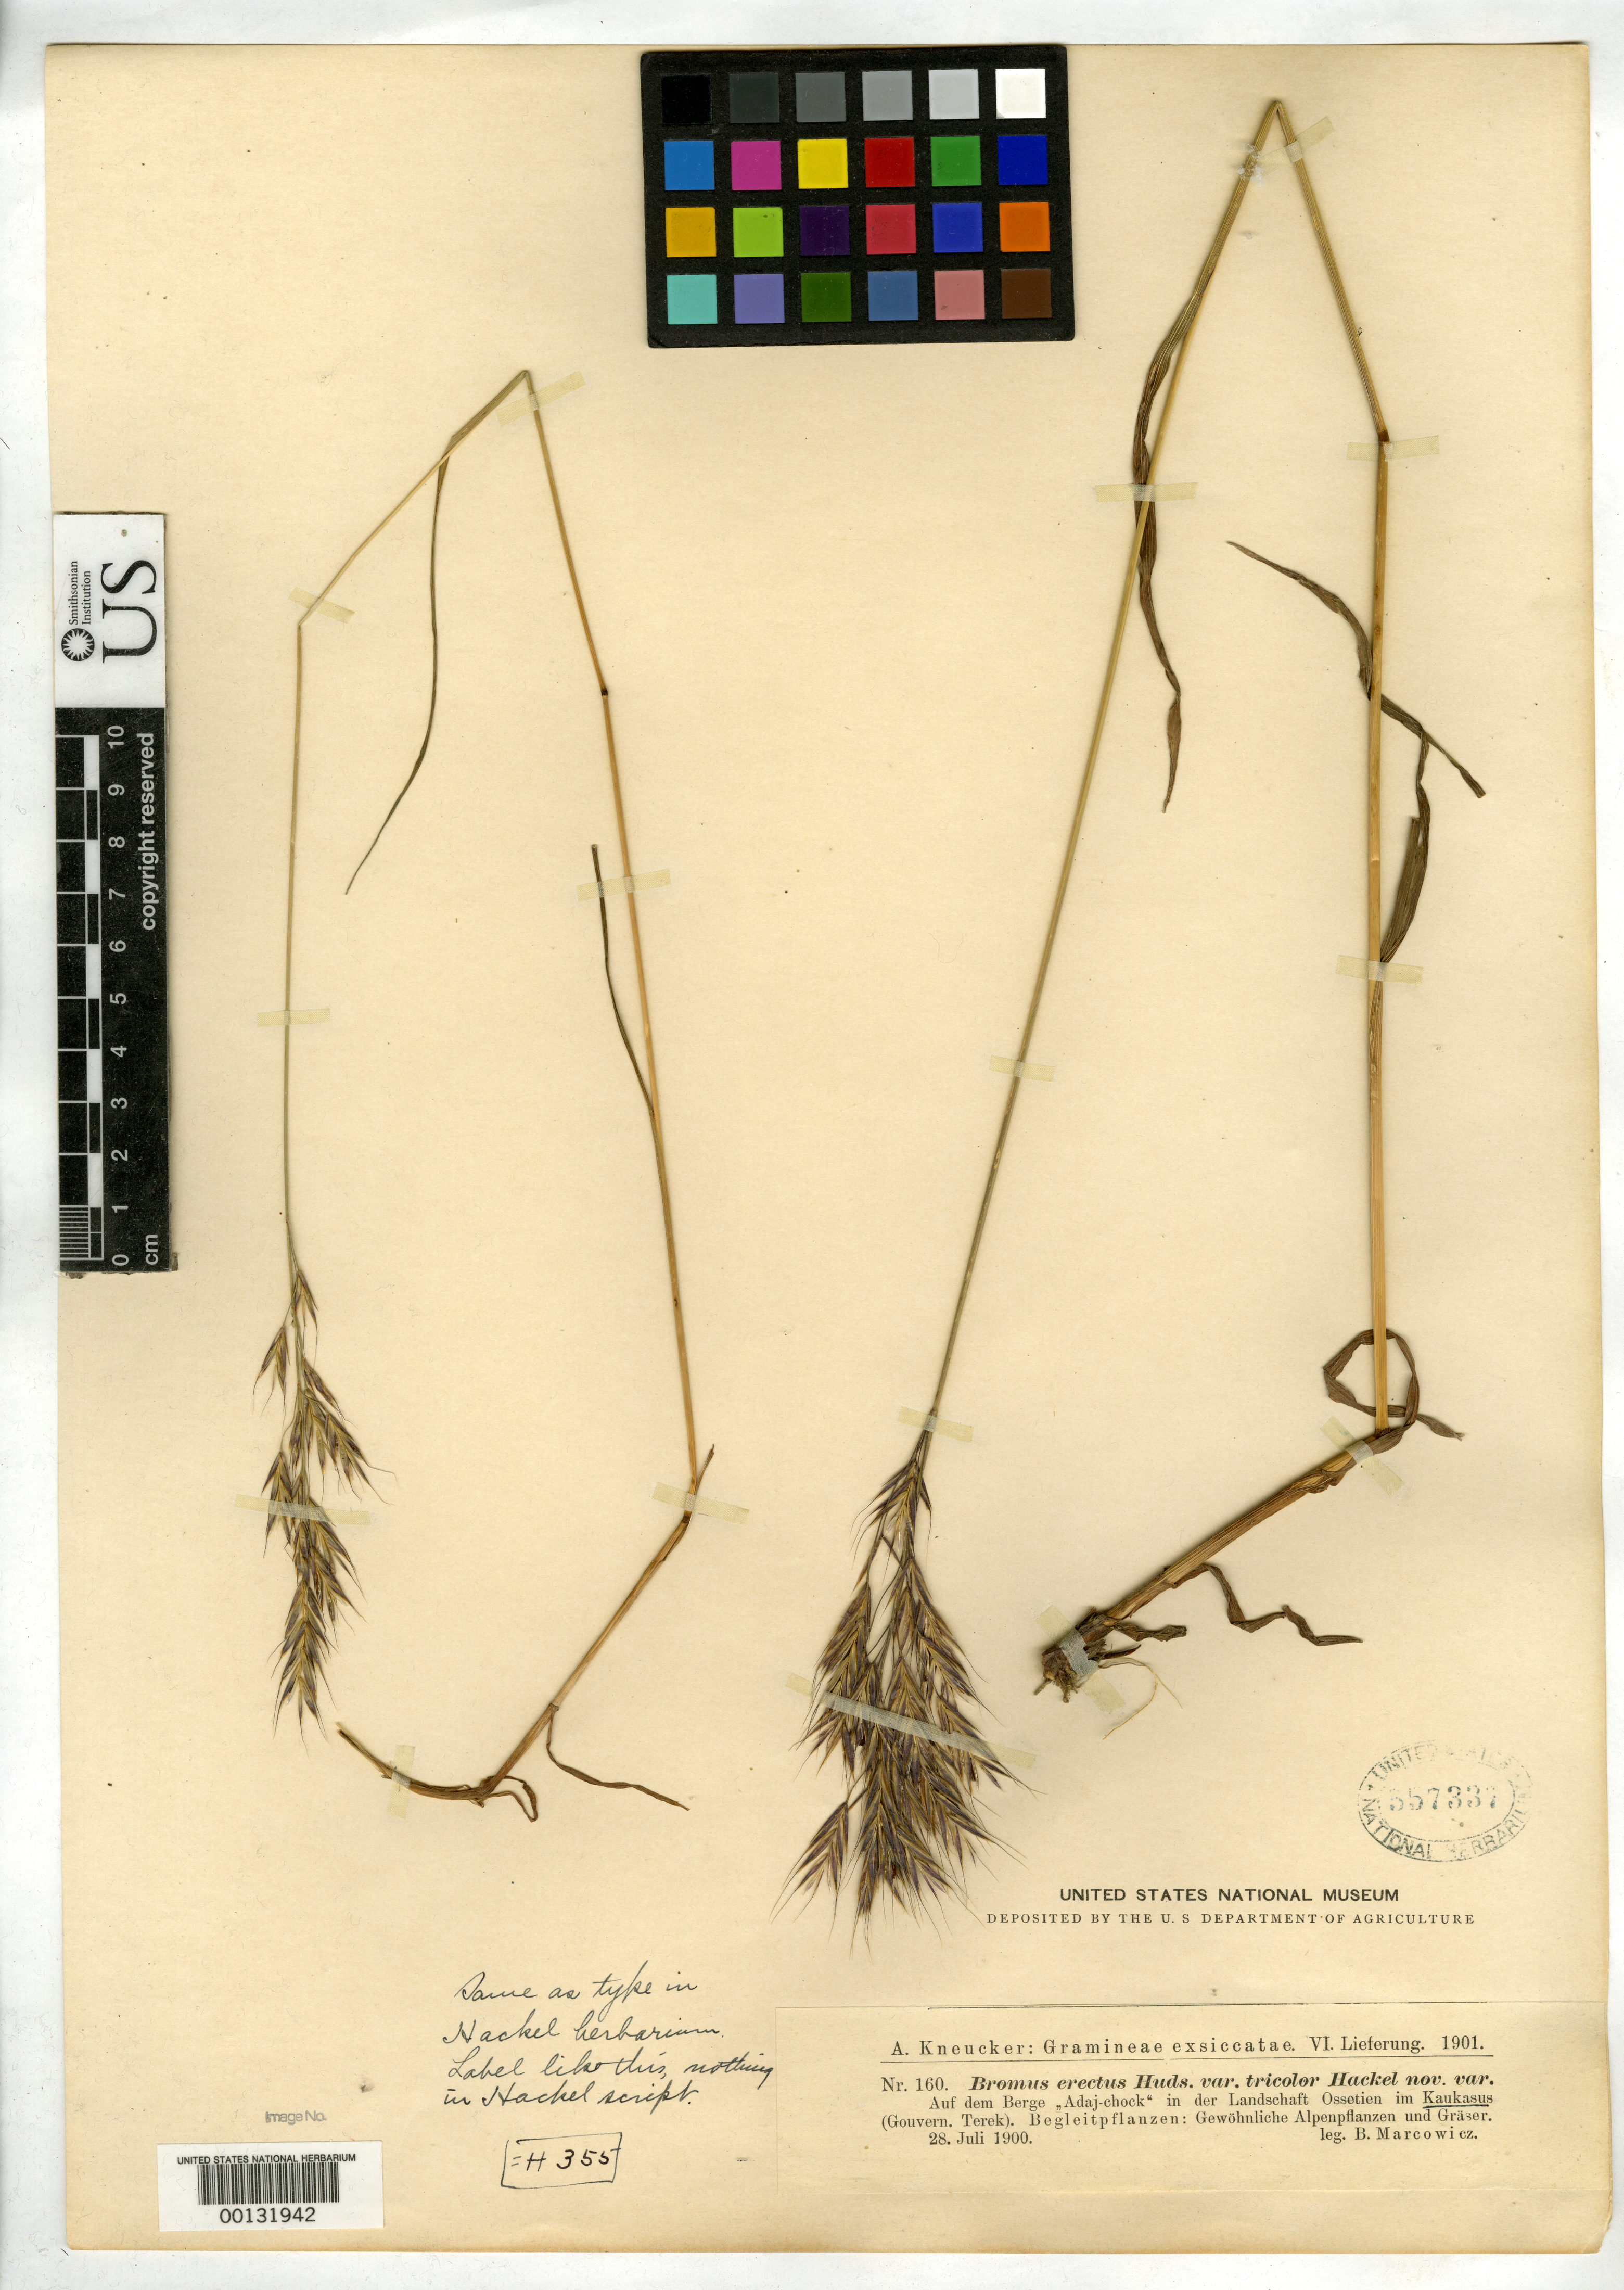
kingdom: Plantae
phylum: Tracheophyta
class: Liliopsida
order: Poales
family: Poaceae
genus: Bromus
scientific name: Bromus erectus var. tricolor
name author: Hack.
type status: Isotype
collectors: B. Marcowicz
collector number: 160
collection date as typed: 28 Jul 1900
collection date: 1900-07-28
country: Georgia / Russian Federation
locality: Auf dem Berge, Adaj-Chock, in der landschaf Ossetien. US begleitpflanzen, gewohniche alpenflanzen, graser. (on the label as USSR)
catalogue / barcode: US 557337-2